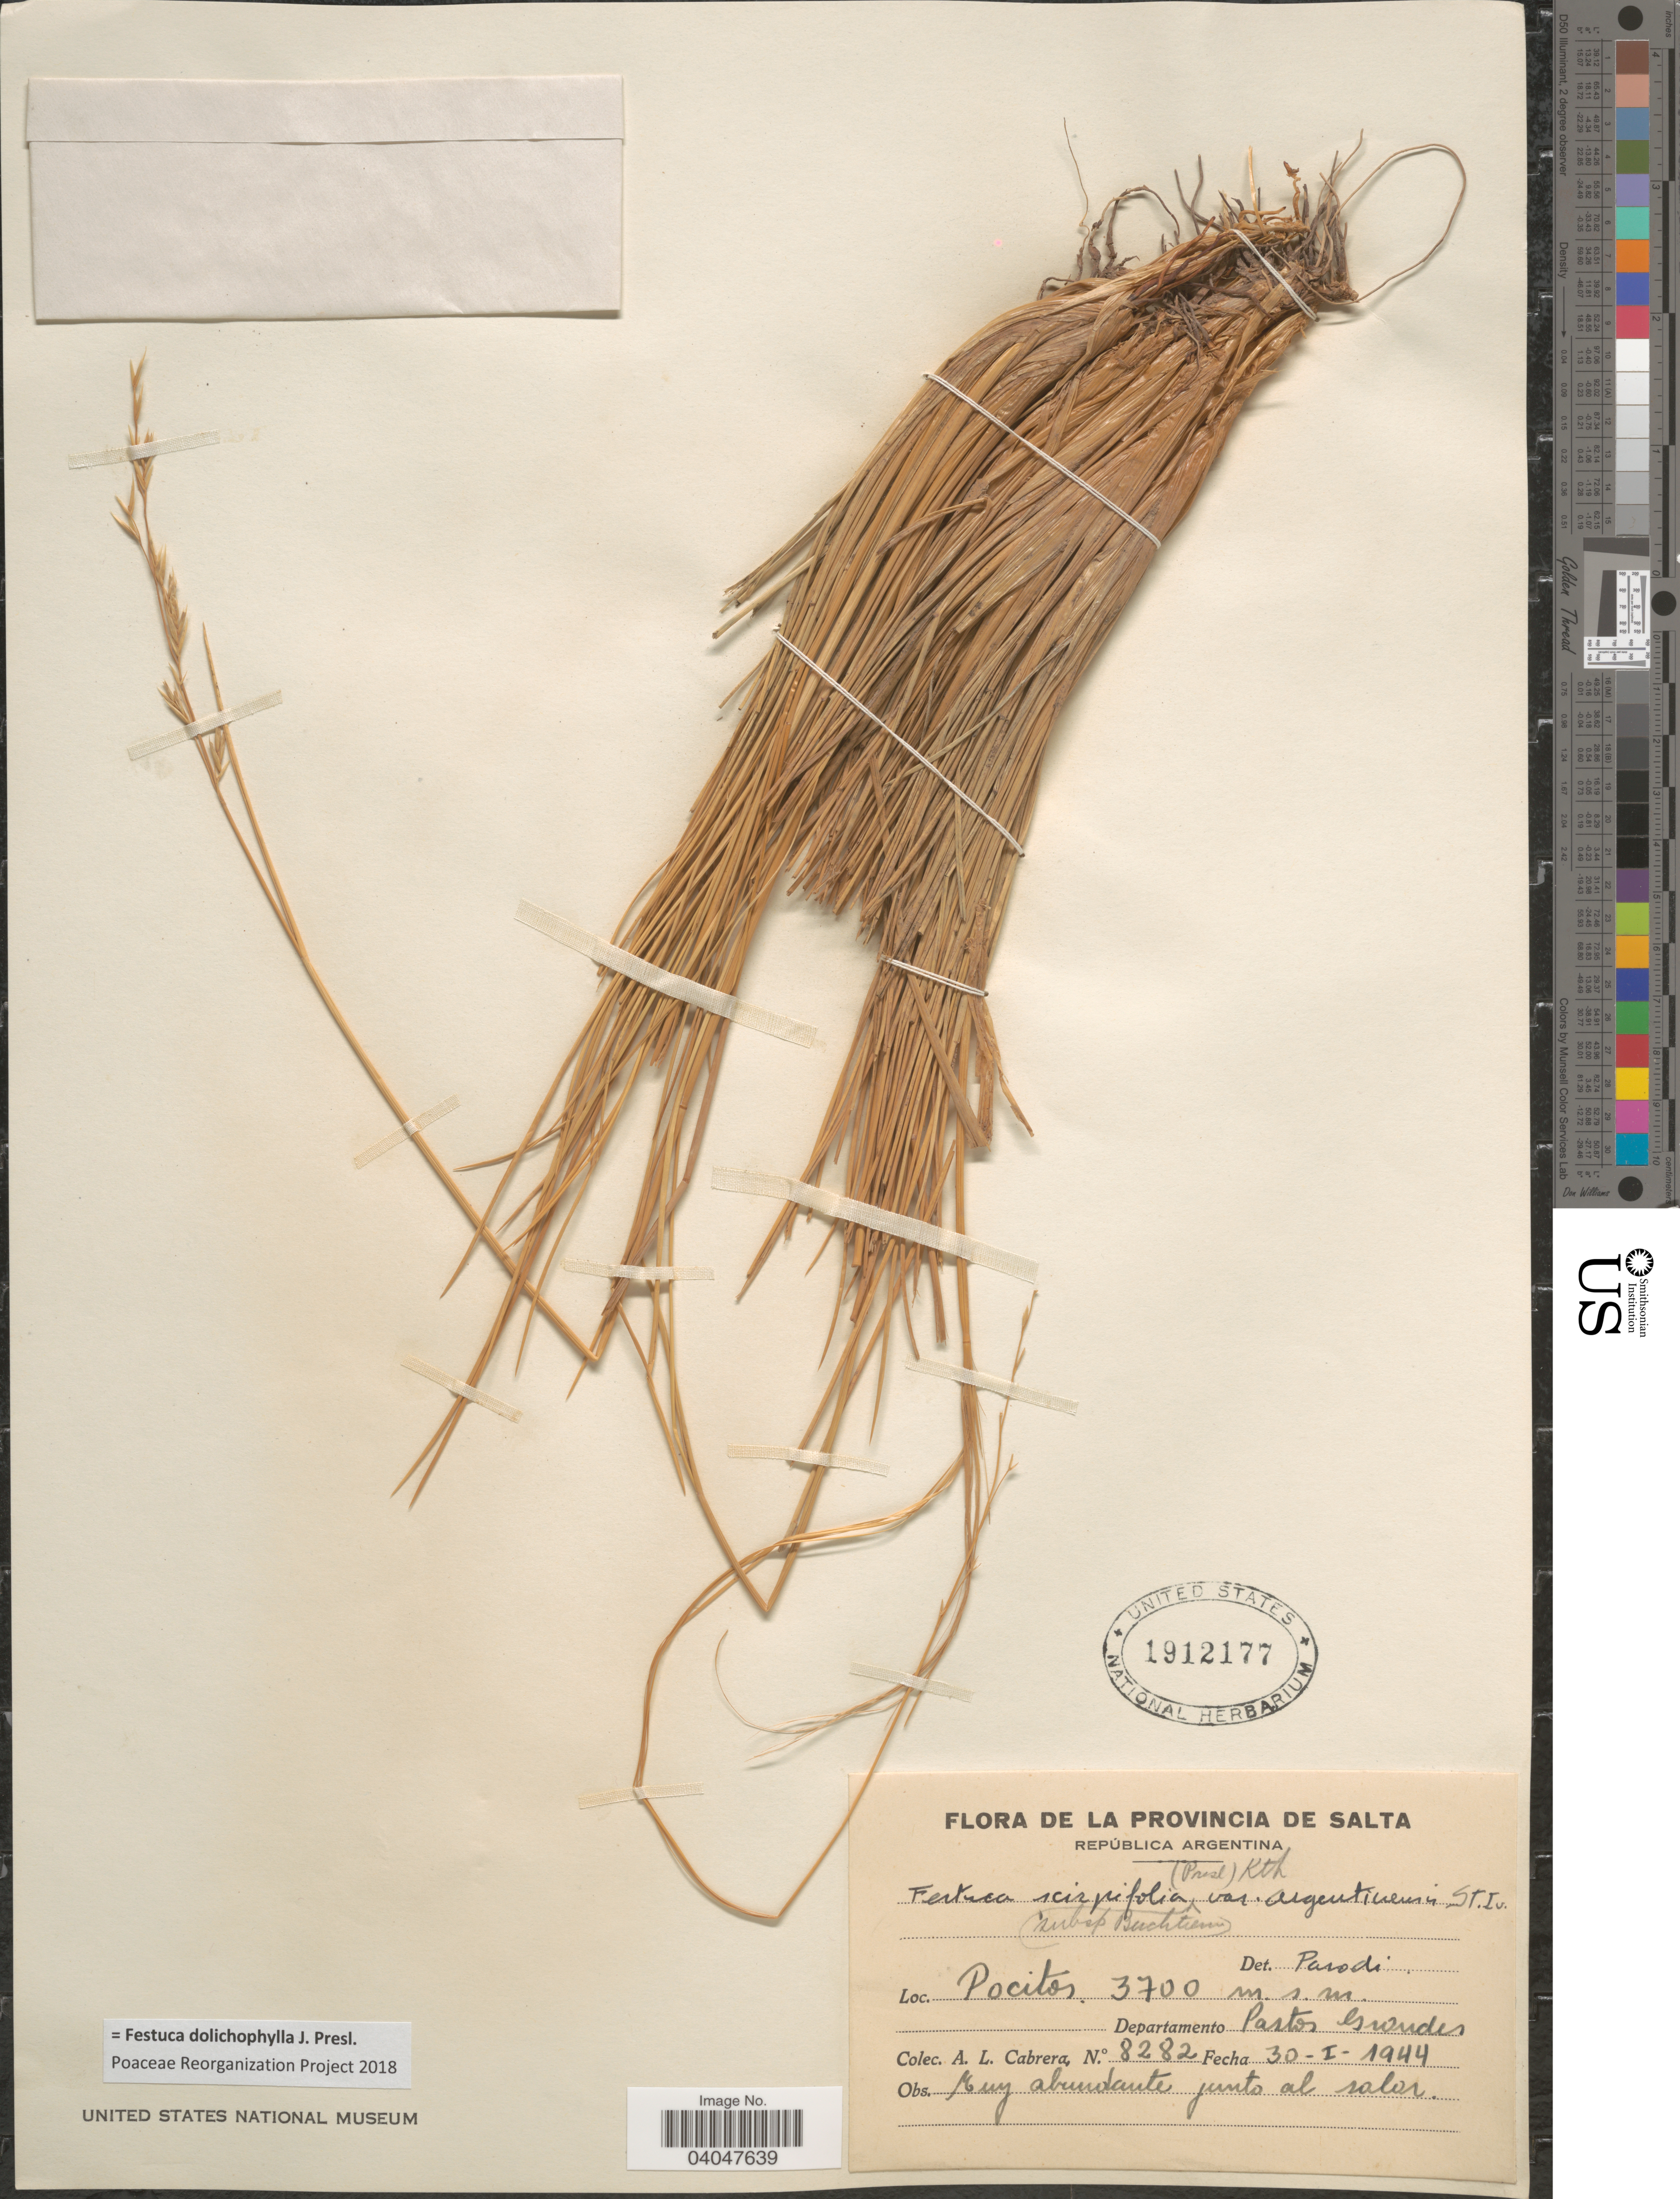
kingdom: Plantae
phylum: Tracheophyta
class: Liliopsida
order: Poales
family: Poaceae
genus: Festuca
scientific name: Festuca dolichophylla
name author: J. Presl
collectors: A. L. Cabrera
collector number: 8282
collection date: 1944-01-30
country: Argentina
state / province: Salta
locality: República Argentina. Pocitos. Departamento Pastos Grandes.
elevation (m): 3700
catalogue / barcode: US 1912177